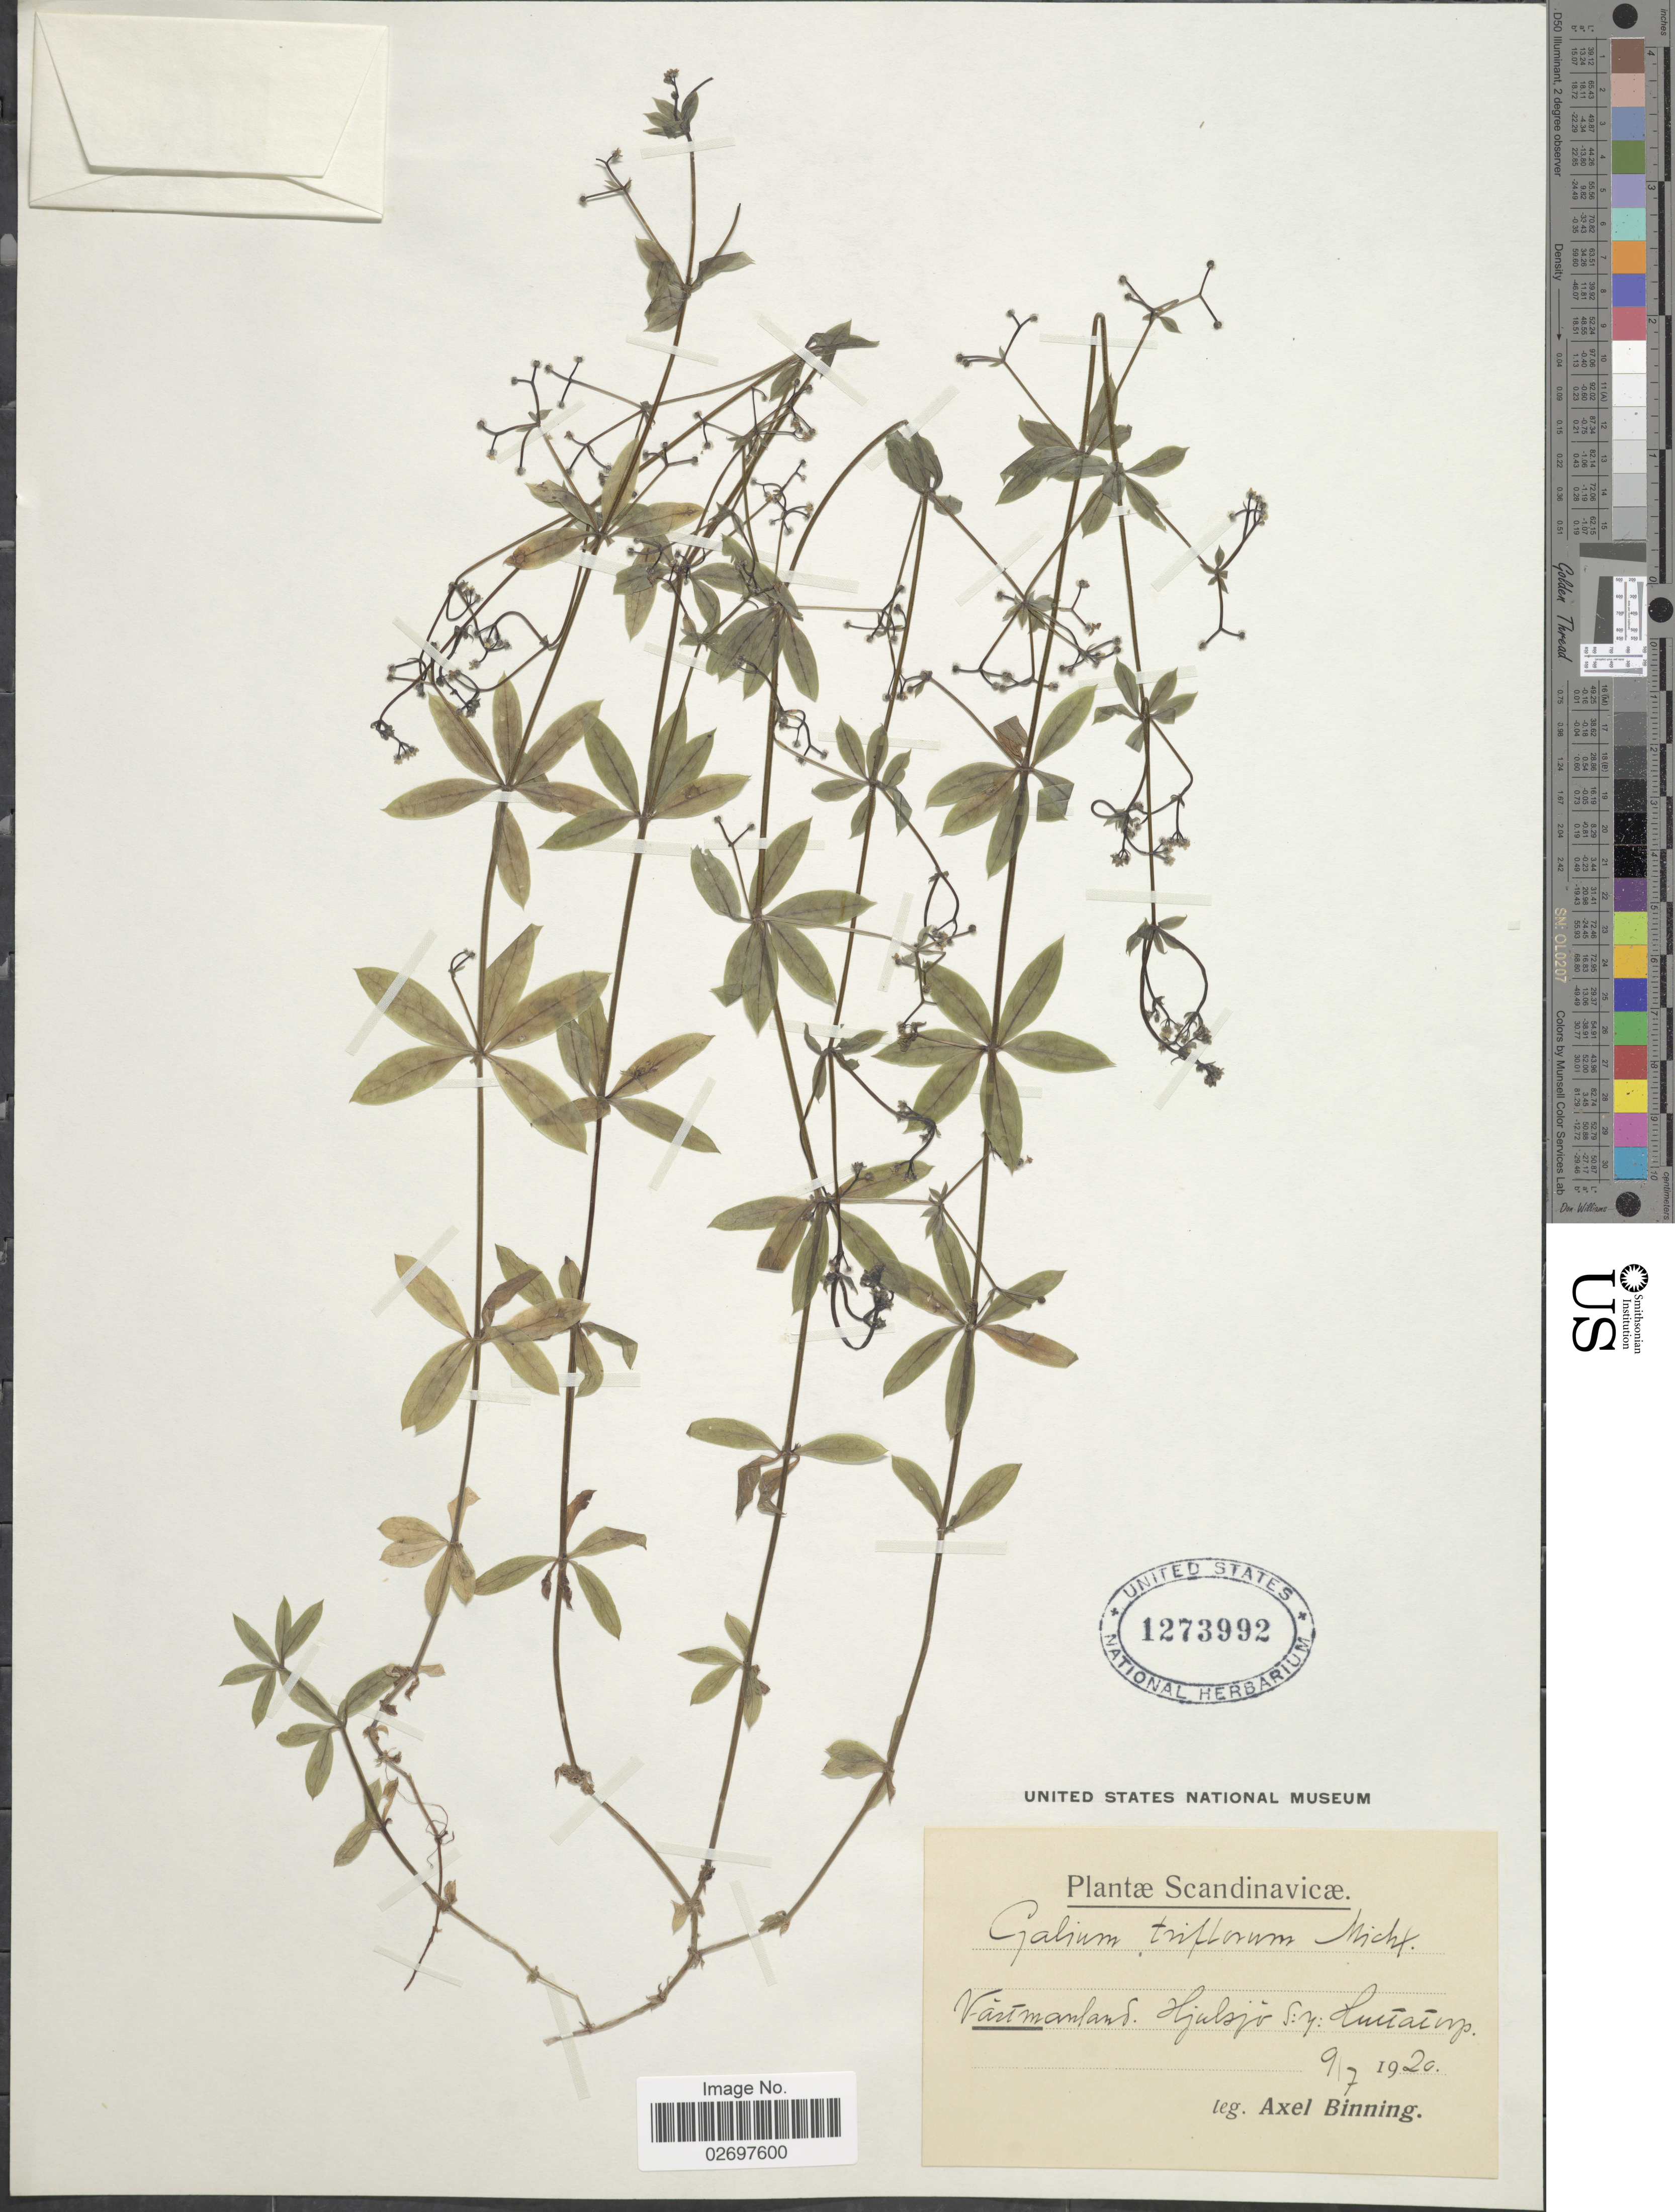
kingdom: Plantae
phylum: Tracheophyta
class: Magnoliopsida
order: Gentianales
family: Rubiaceae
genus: Galium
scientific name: Galium triflorum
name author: Michx.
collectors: A. Binning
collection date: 1920-07-09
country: Sweden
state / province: Vastmanland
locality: Scandinavicae. Vastmanland. Hjulsjö s:n: Hultatorp.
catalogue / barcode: US 1273992